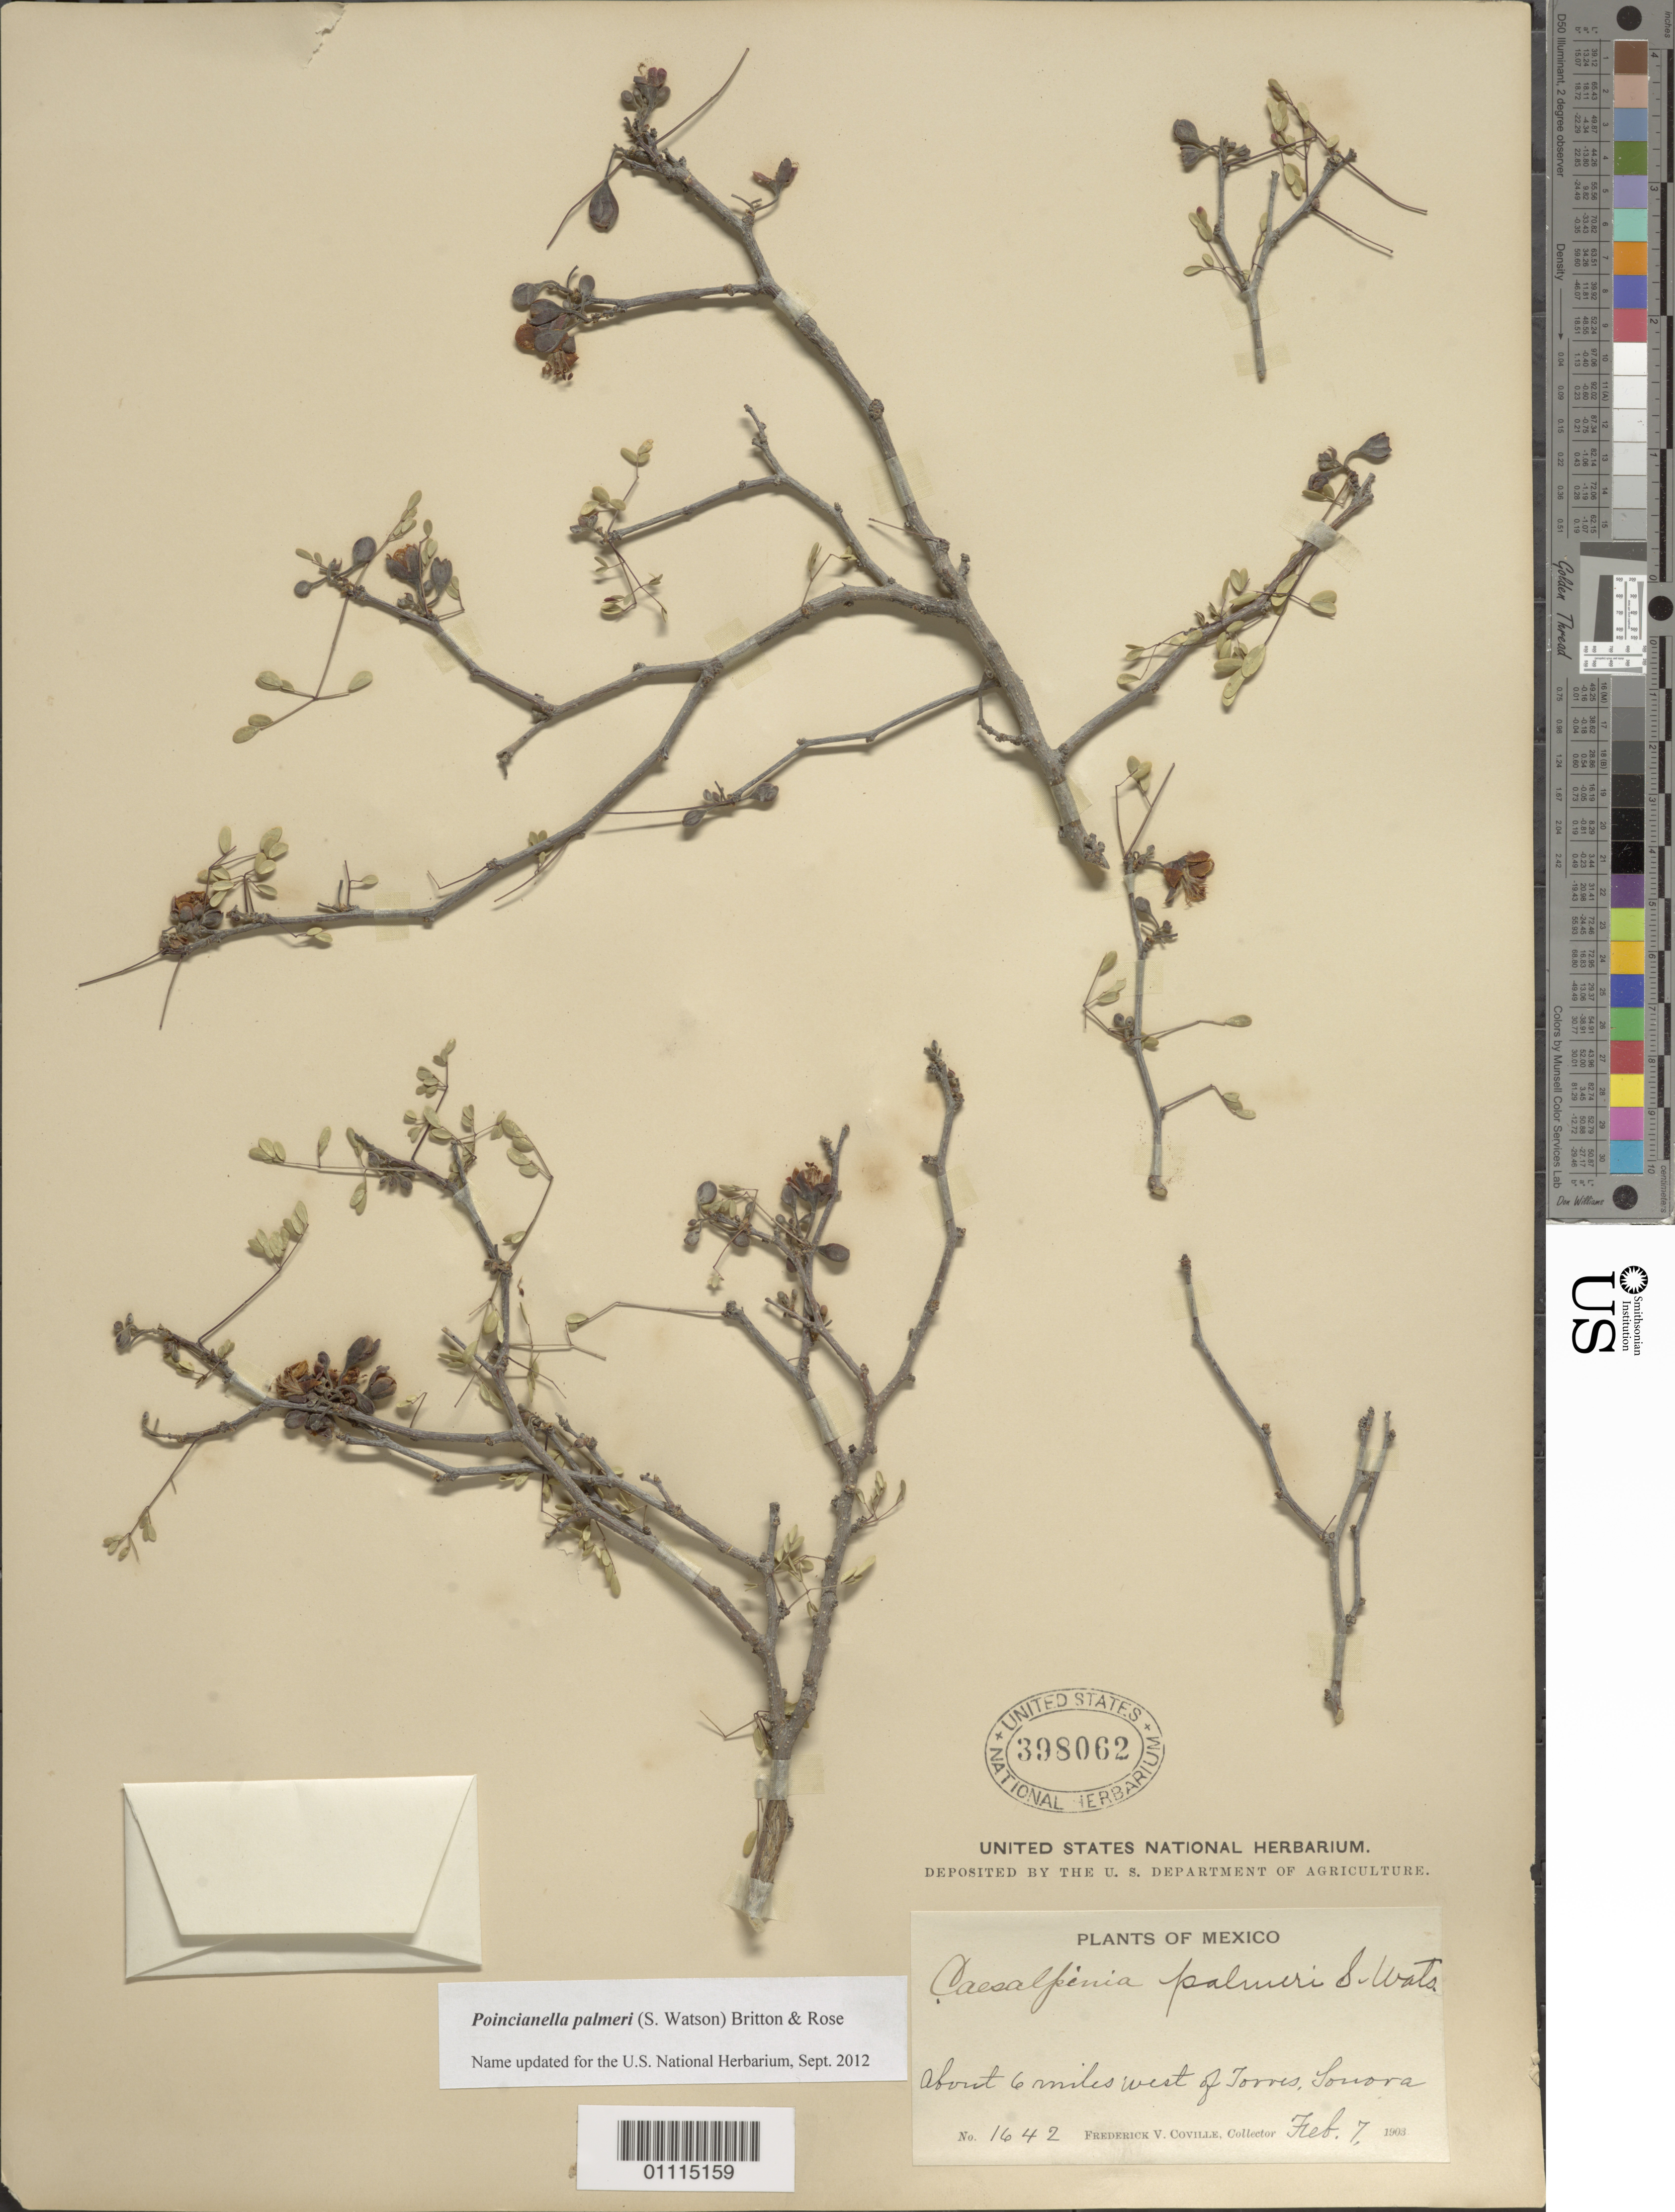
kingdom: Plantae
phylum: Tracheophyta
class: Magnoliopsida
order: Fabales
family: Fabaceae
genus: Erythrostemon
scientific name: Erythrostemon palmeri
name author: (S. Watson) Gagnon & G.P. Lewis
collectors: F. V. Coville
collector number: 1642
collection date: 1903-02-07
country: Mexico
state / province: Sonora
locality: Torres, about 6 miles W.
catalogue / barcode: US 398062